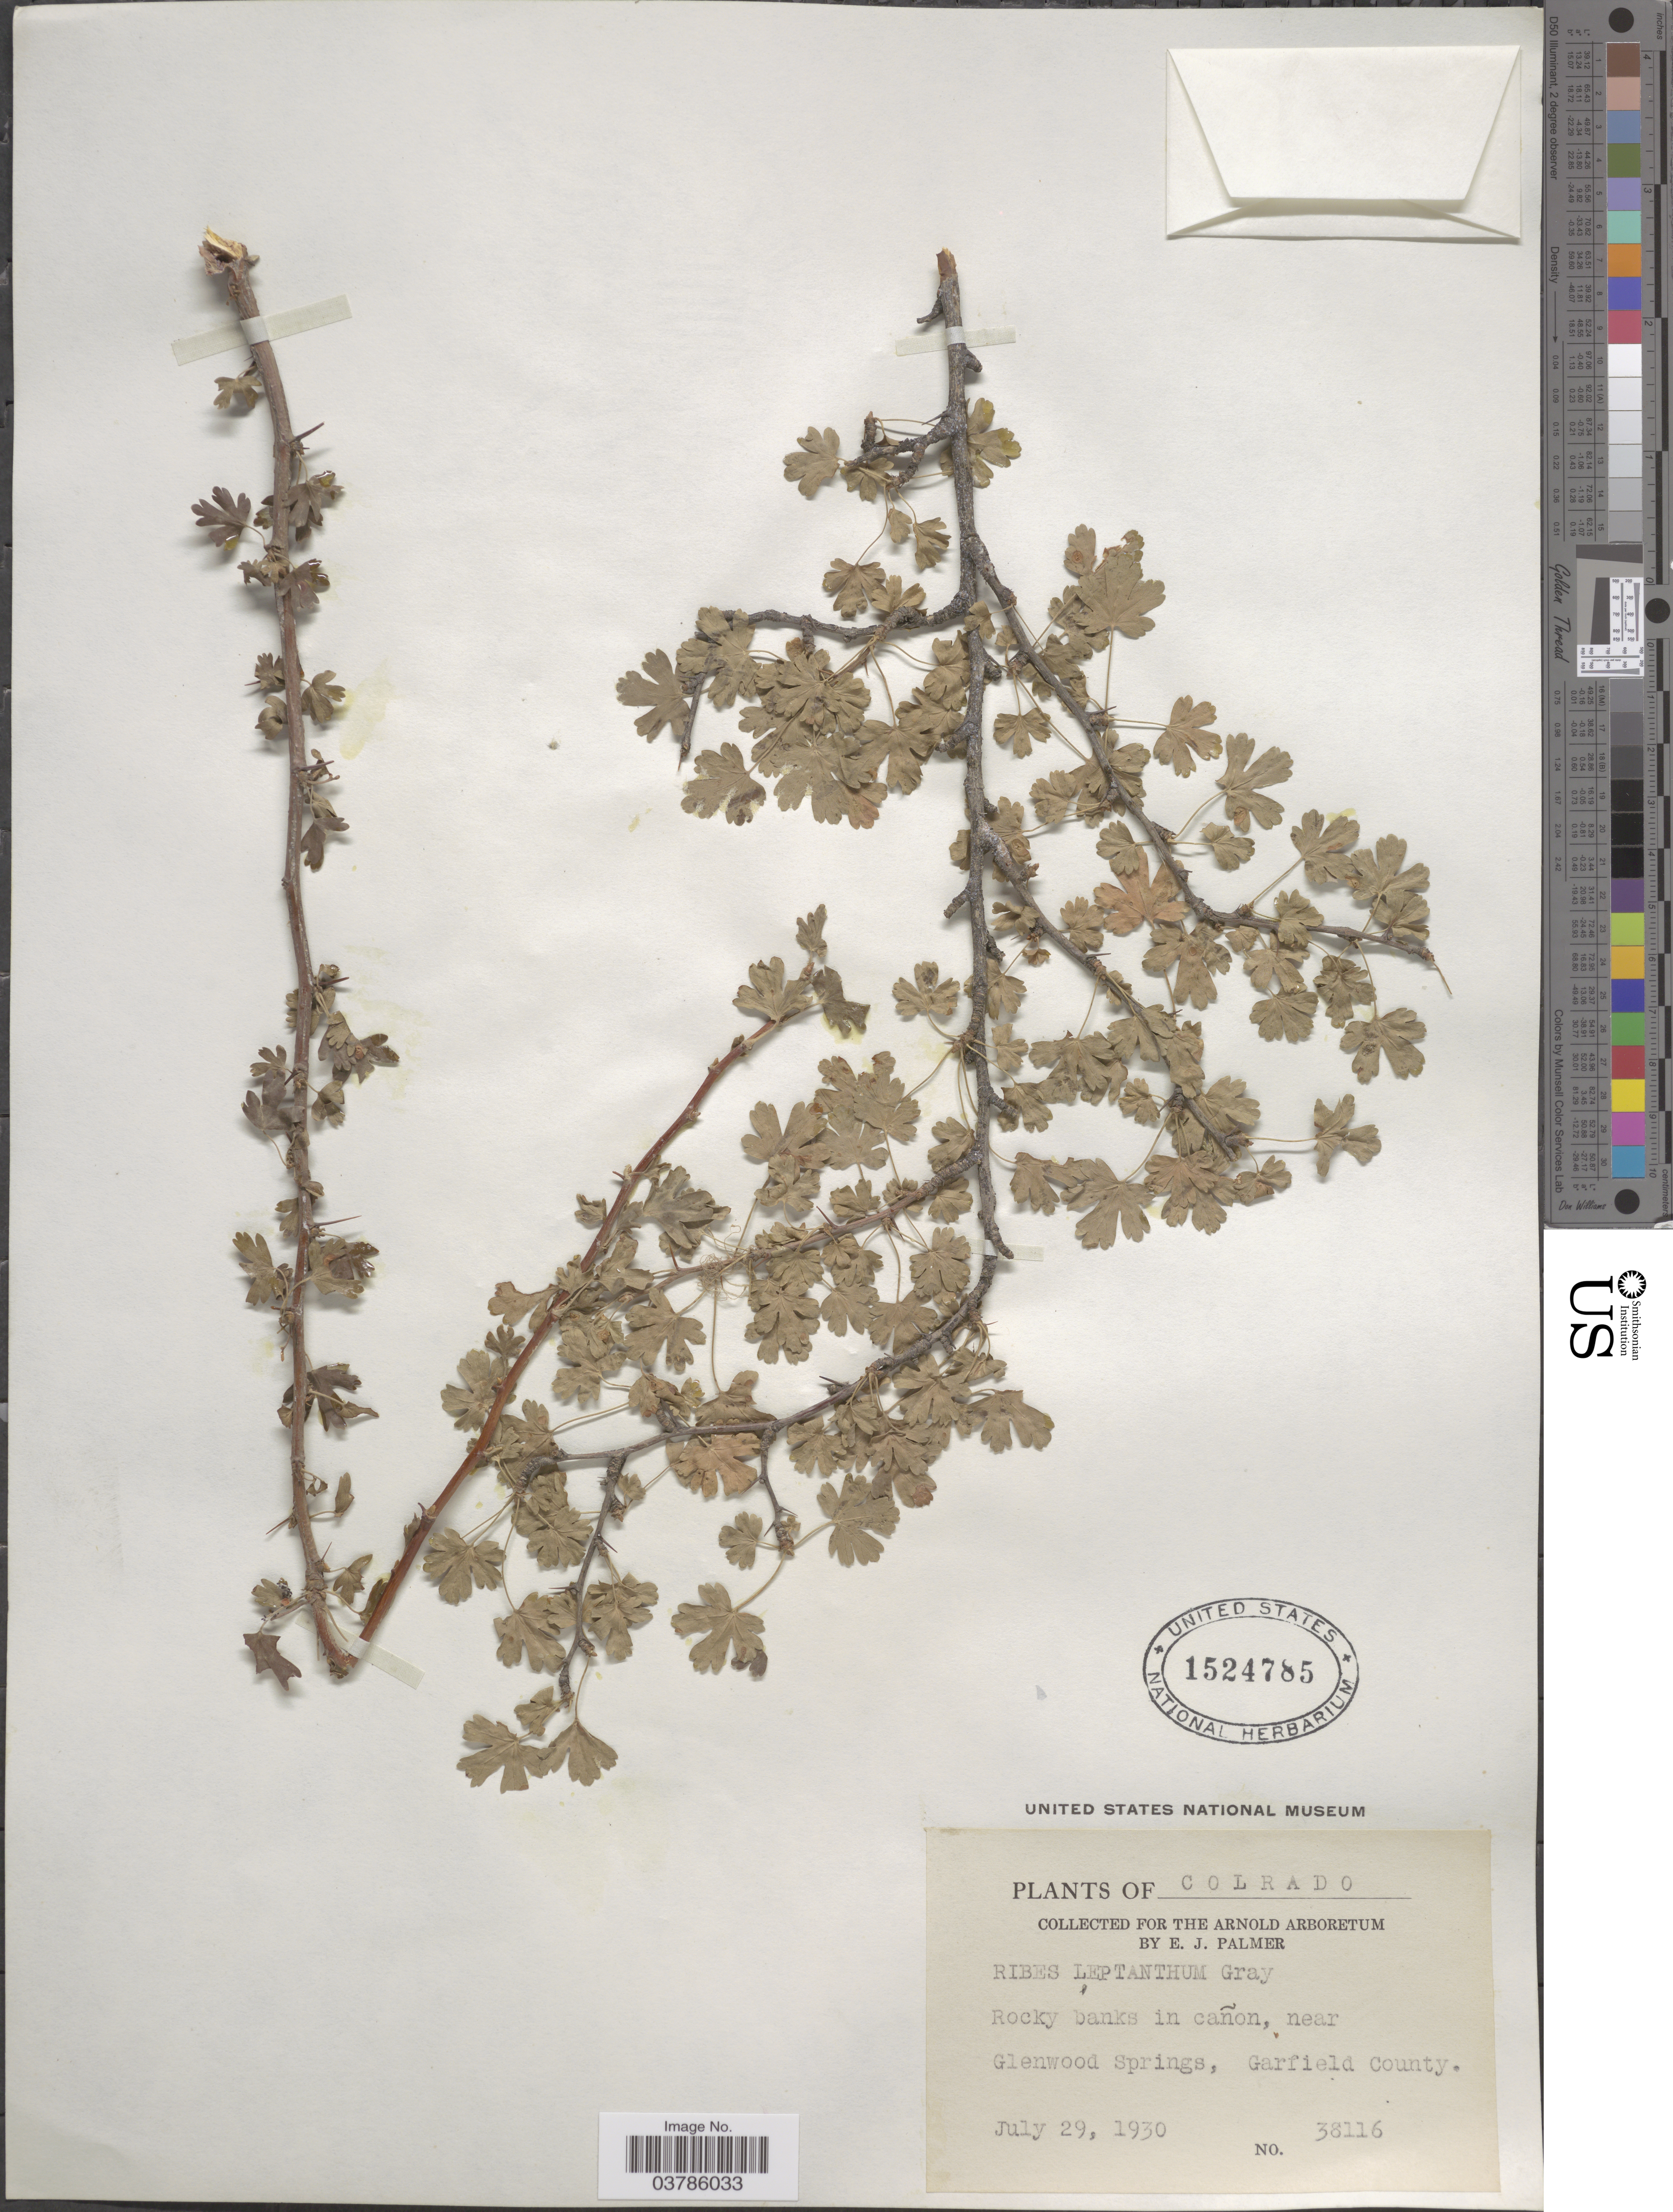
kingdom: Plantae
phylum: Tracheophyta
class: Magnoliopsida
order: Saxifragales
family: Grossulariaceae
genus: Ribes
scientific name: Ribes leptanthum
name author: A. Gray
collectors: E. J. Palmer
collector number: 38116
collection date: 1930-07-29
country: United States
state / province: Colorado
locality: Rocky banks in cañon, near Glenwood Springs, Garfield County.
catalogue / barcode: US 1524785